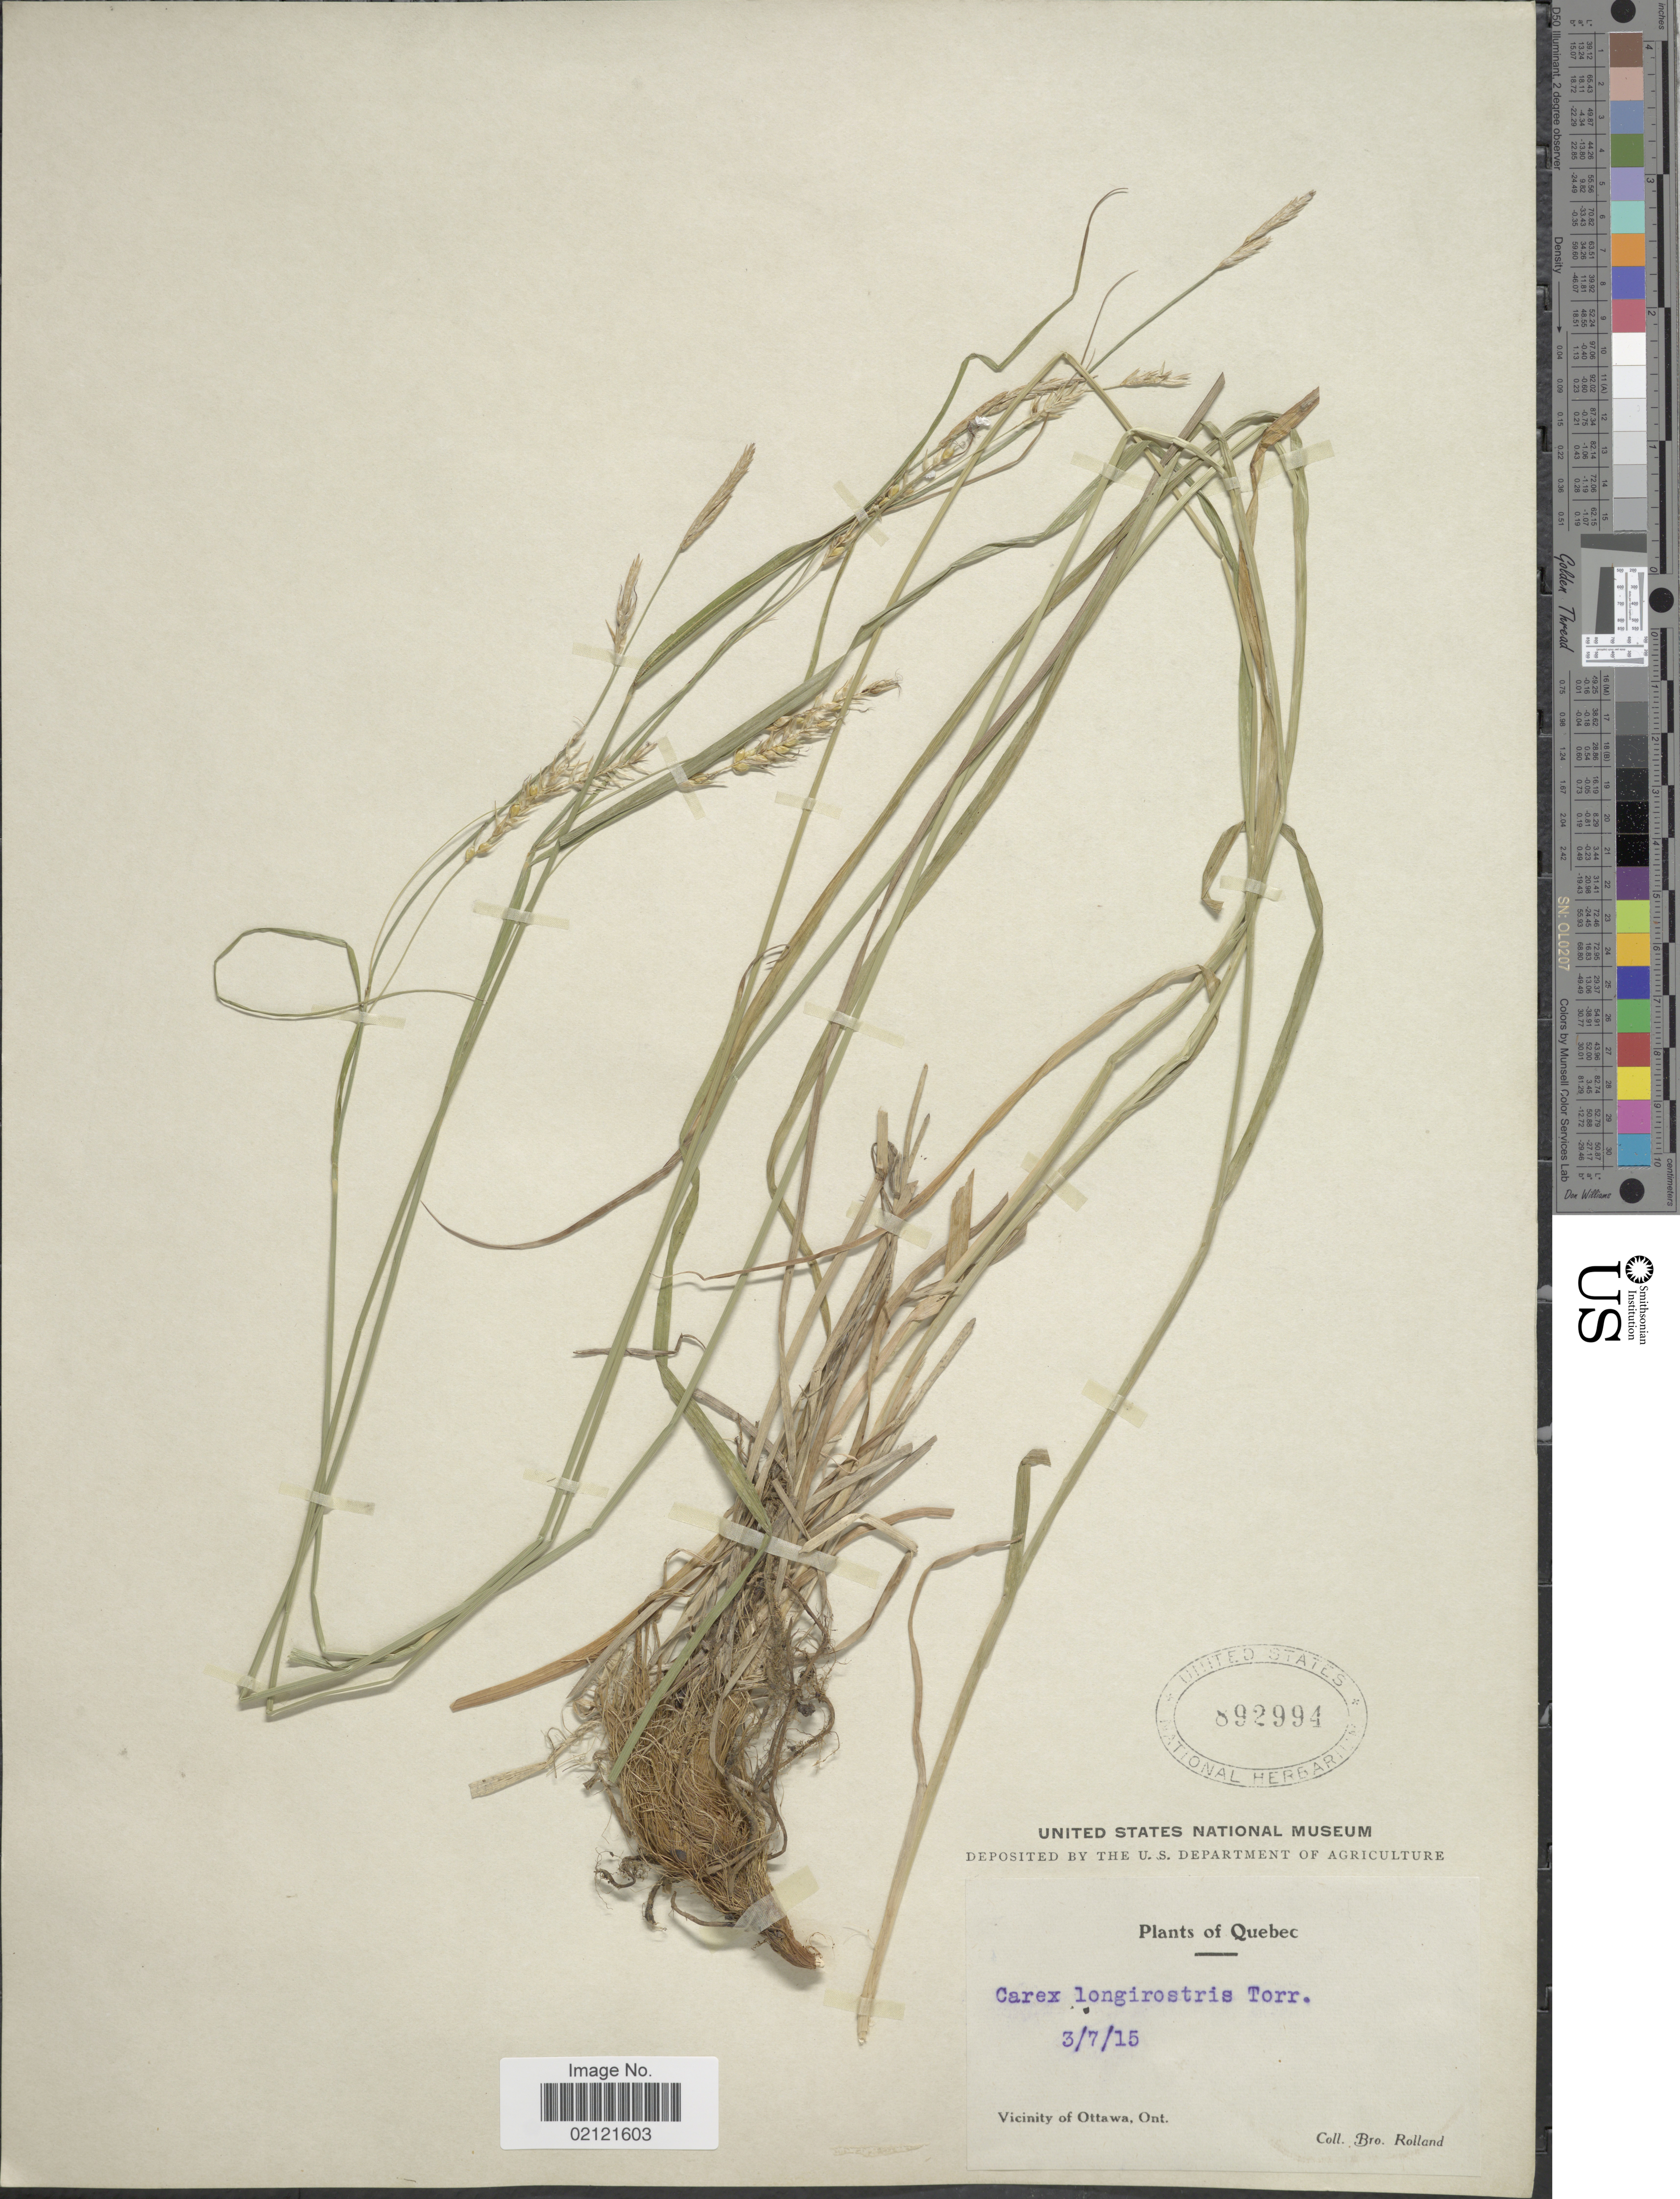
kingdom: Plantae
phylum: Tracheophyta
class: Liliopsida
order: Poales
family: Cyperaceae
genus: Carex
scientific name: Carex sprengelii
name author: Dewey ex Spreng.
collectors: B. Rolland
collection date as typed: Transcribed d/m/y: 3/7/15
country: Canada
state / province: Ontario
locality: Quebec, Vicinity of Ottawa, Ont.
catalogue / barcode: US 892994